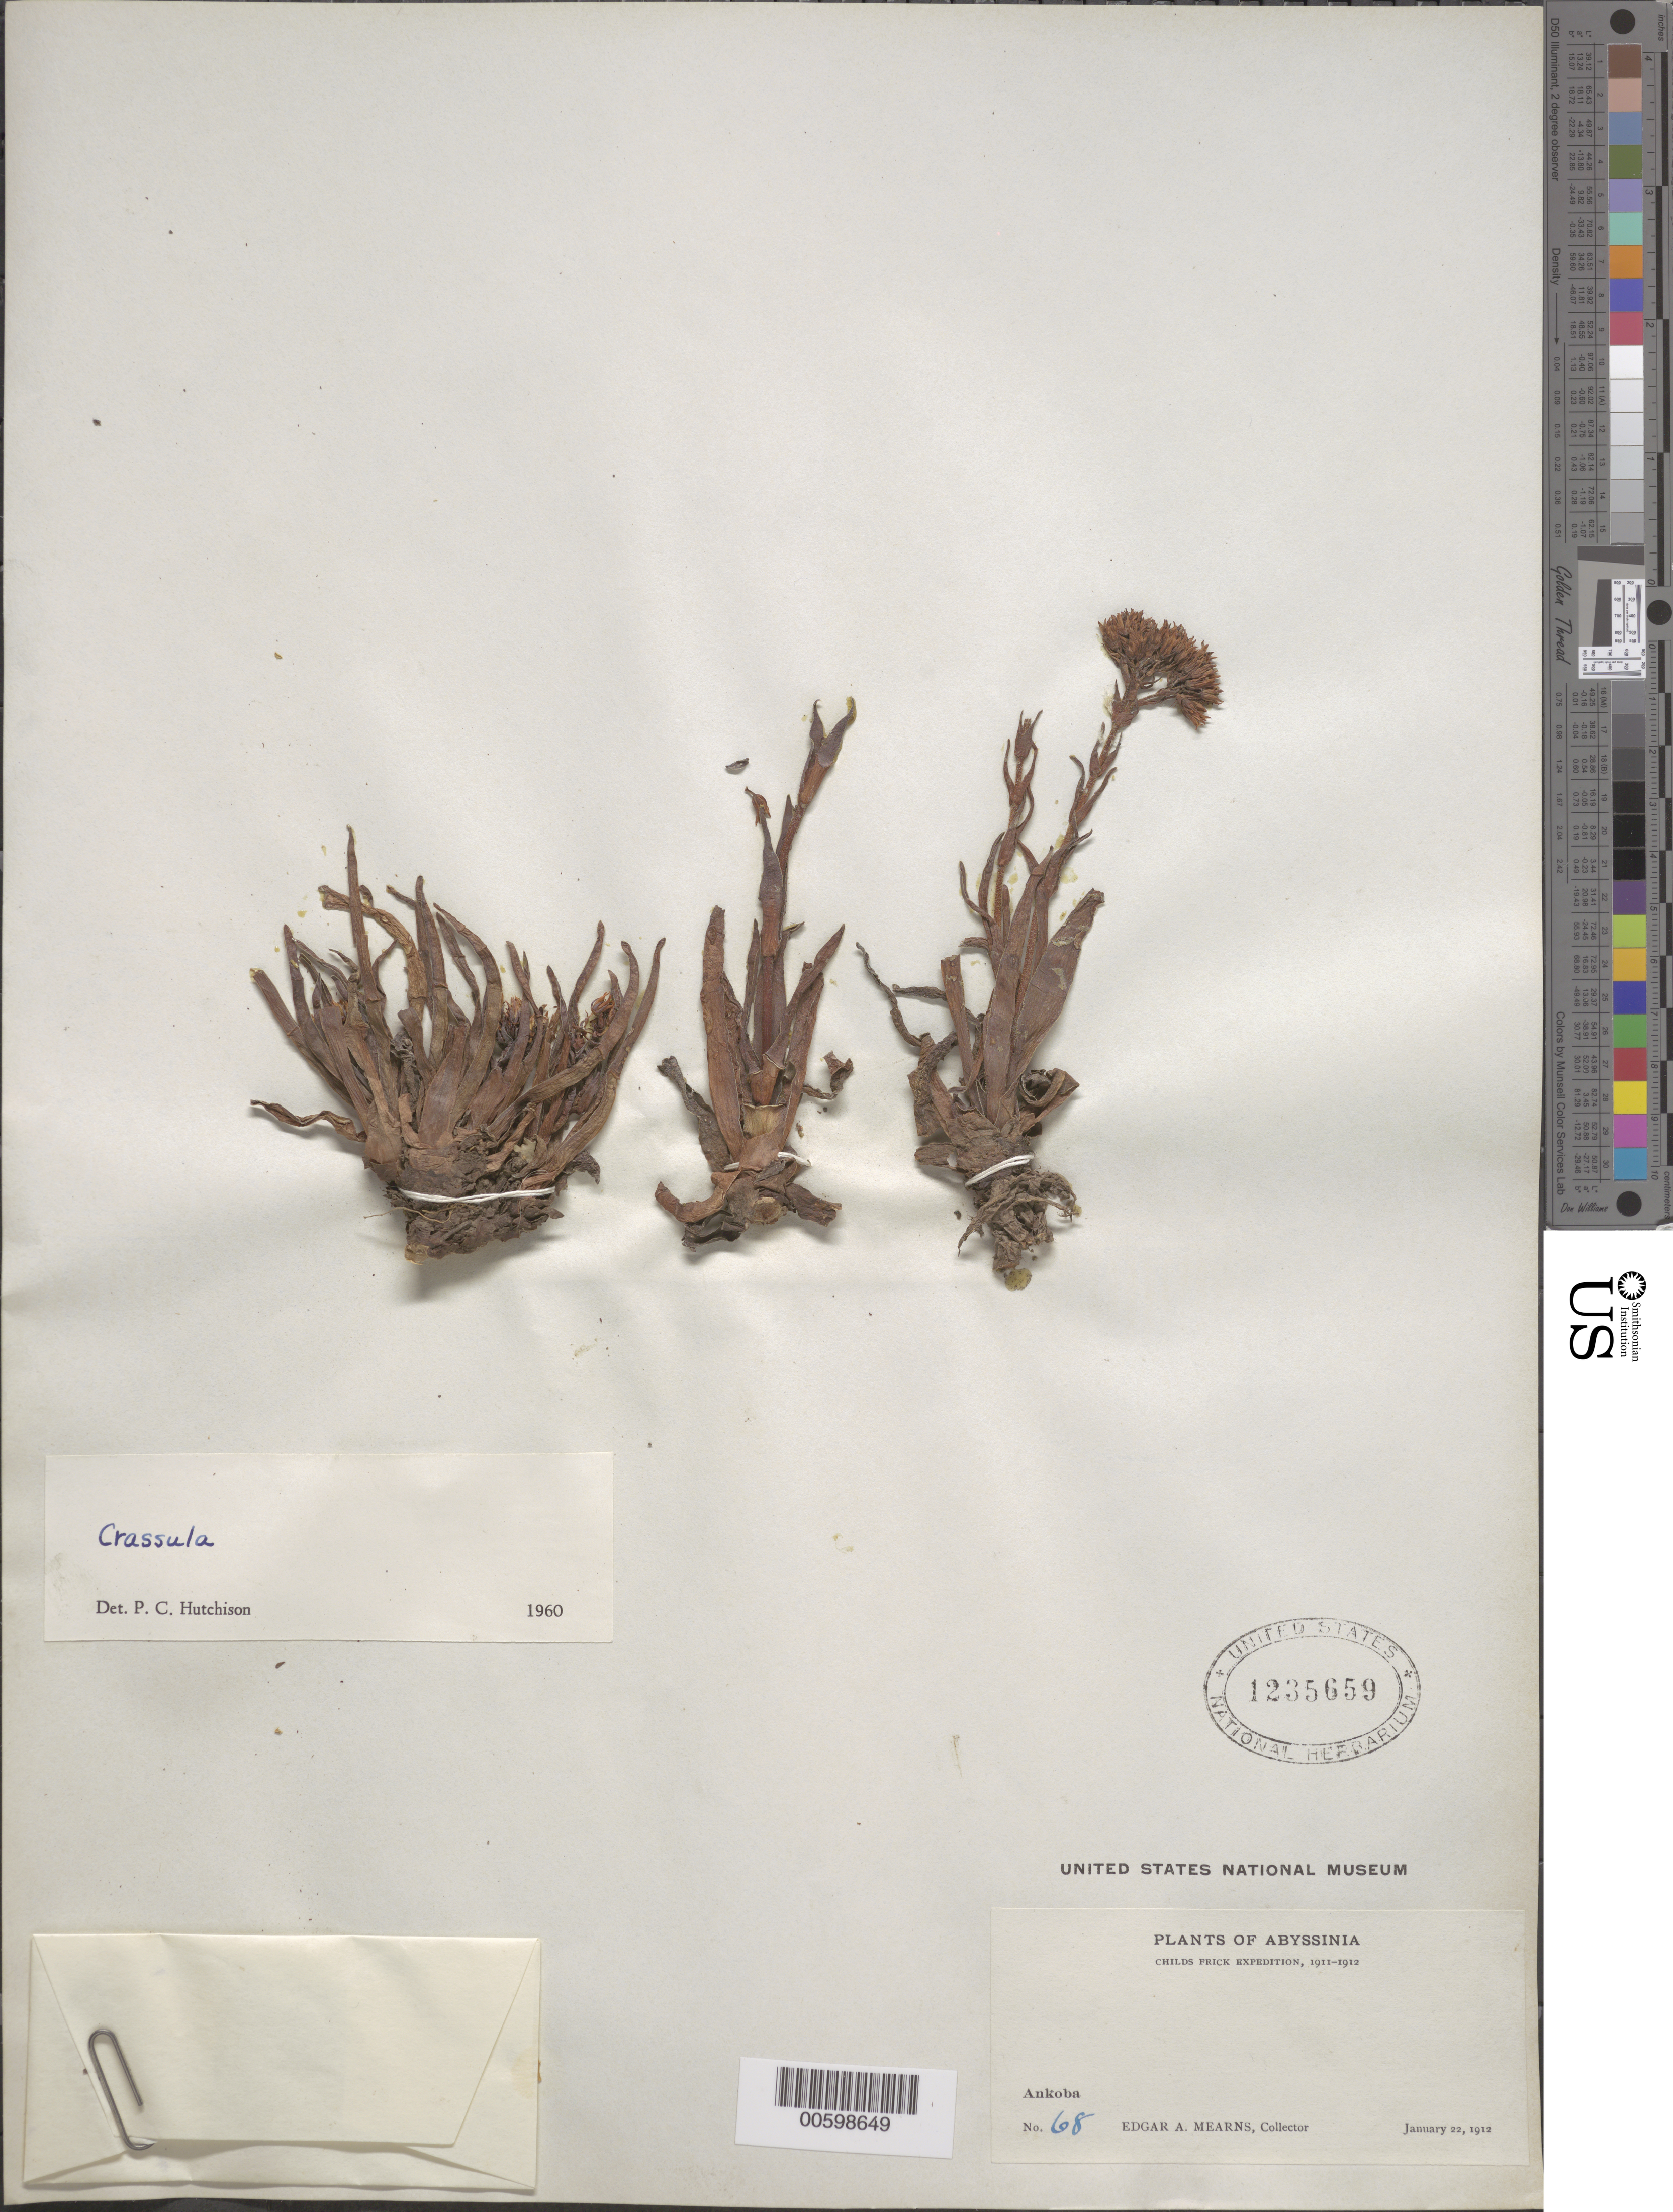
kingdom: Plantae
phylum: Tracheophyta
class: Magnoliopsida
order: Saxifragales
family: Crassulaceae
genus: Crassula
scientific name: Crassula sp.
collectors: E. A. Mearns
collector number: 68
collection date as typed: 22 Jan 1909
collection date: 1909-01-22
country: Ethiopia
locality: Ankoba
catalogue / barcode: US 1235659